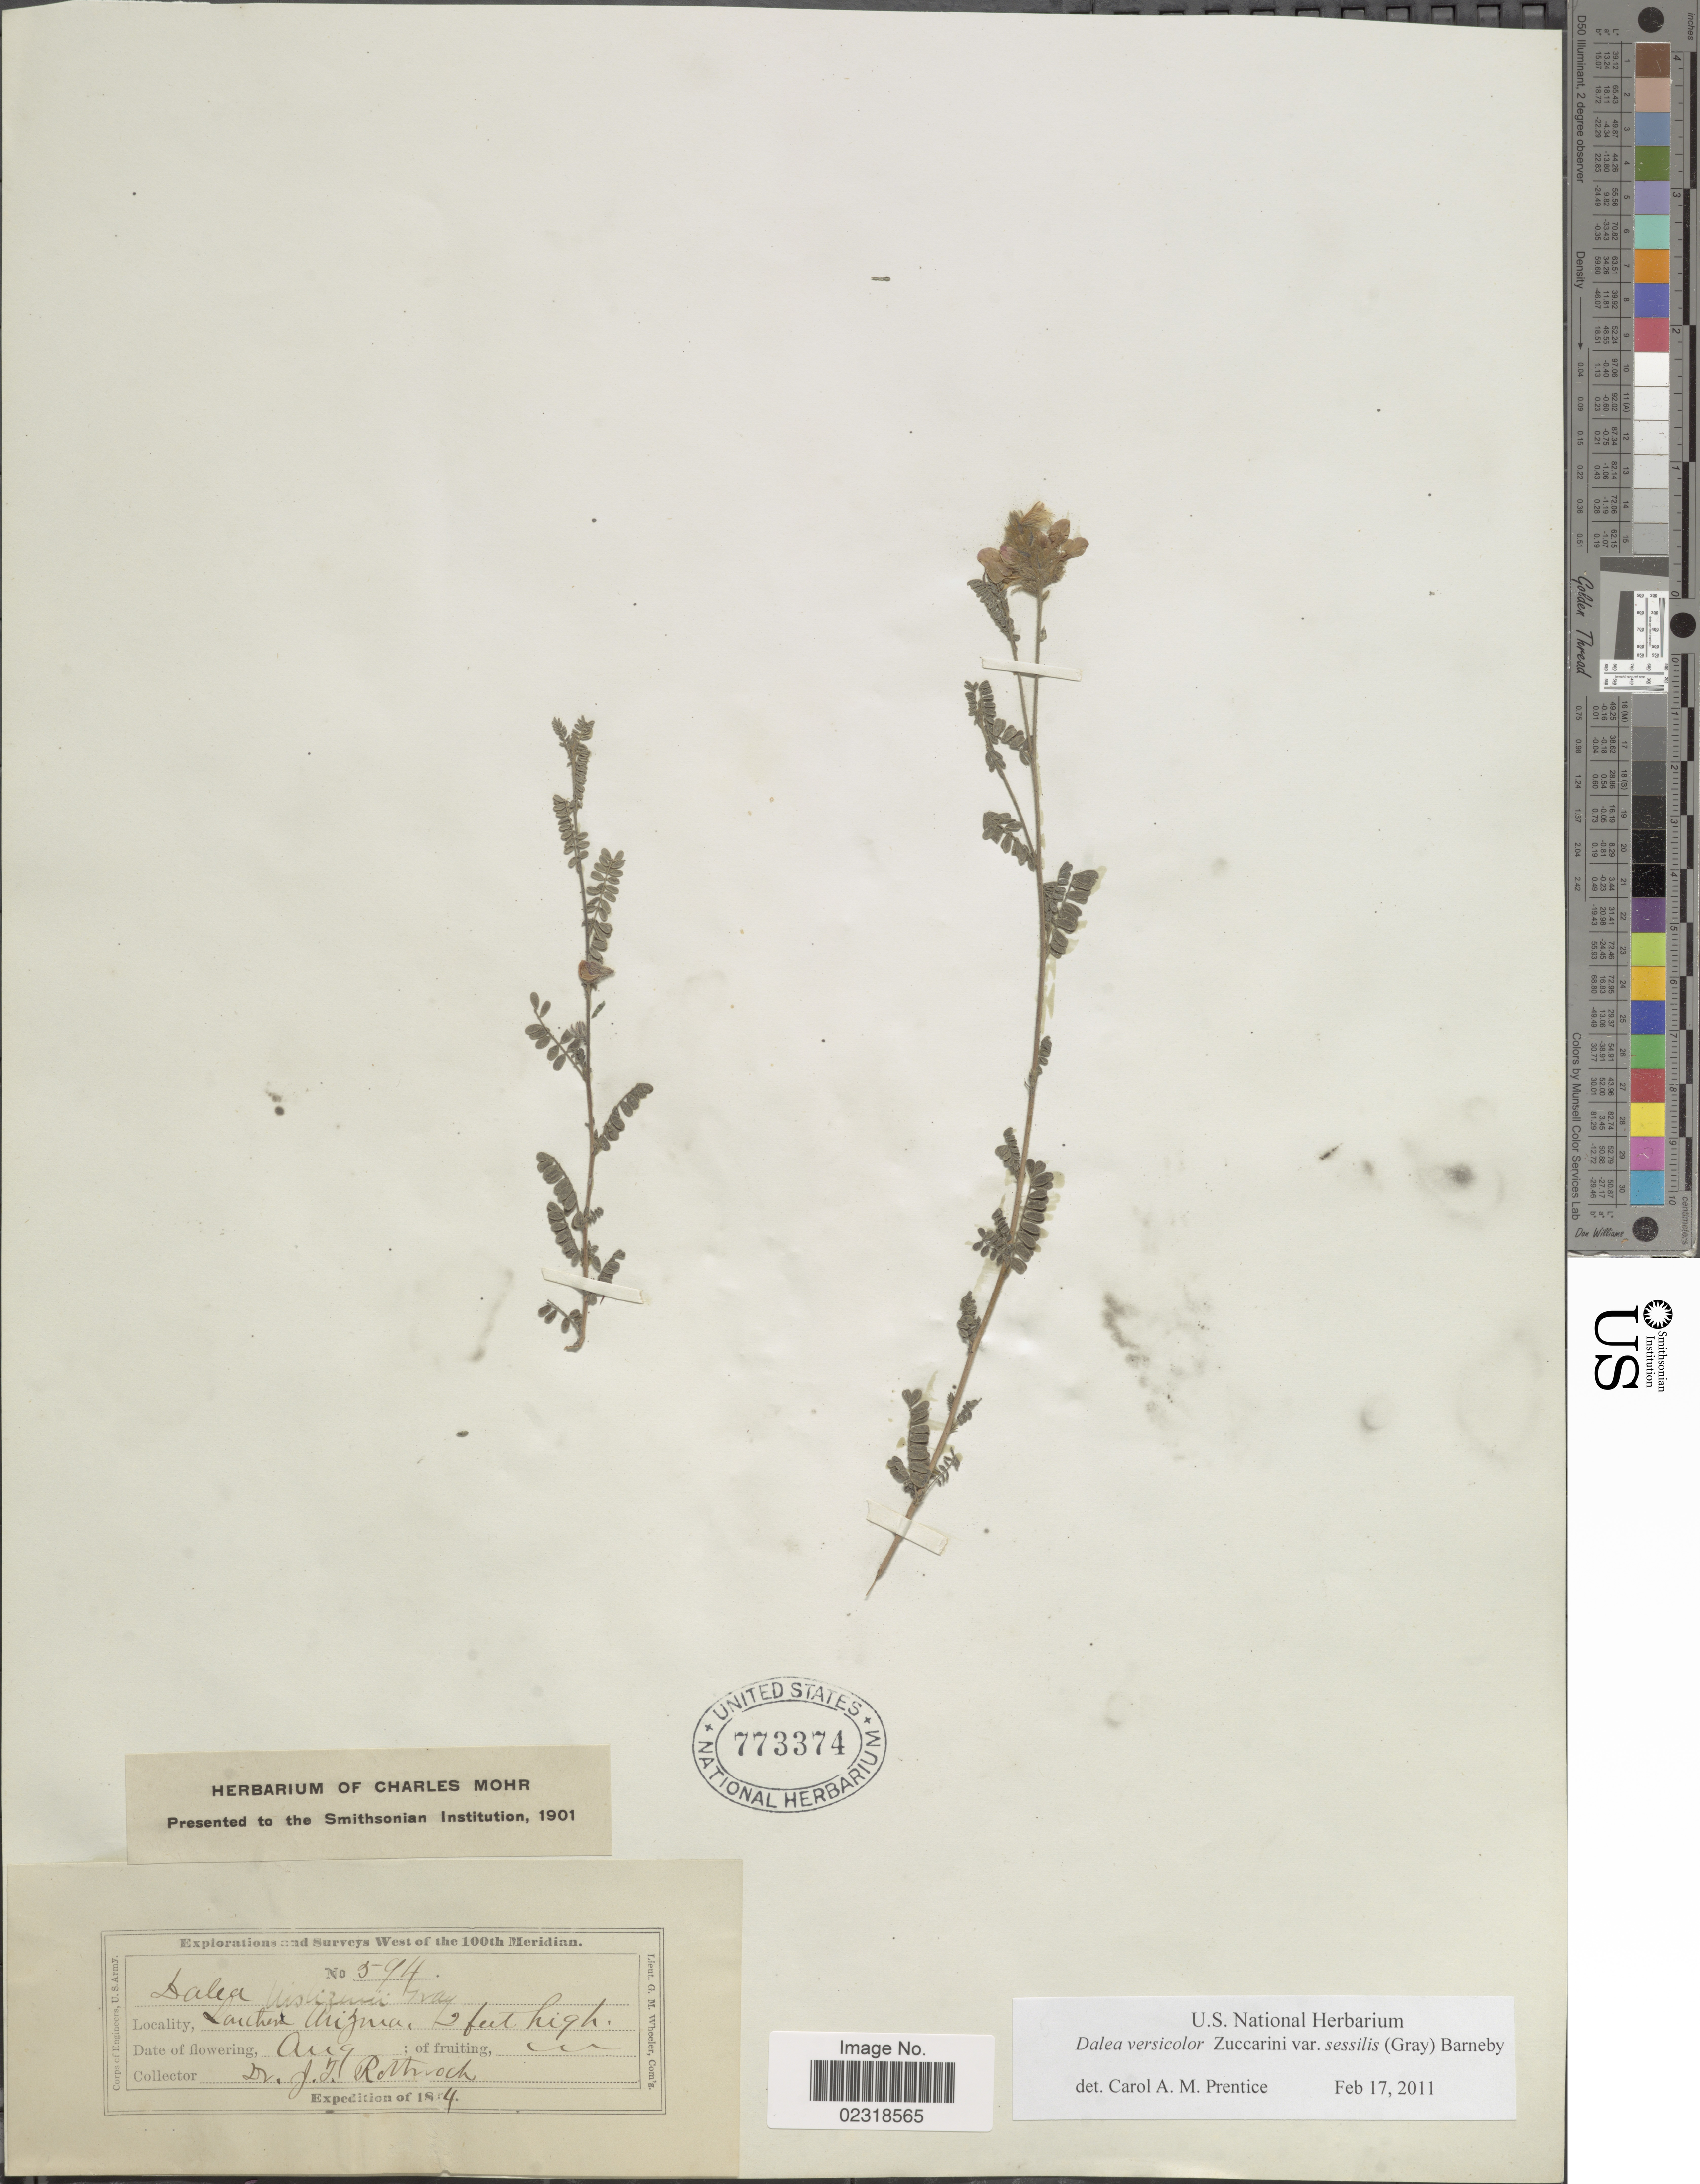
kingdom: Plantae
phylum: Tracheophyta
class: Magnoliopsida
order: Fabales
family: Fabaceae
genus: Dalea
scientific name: Dalea versicolor var. sessilis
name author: Zucc.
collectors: J. T. Rothrock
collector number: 594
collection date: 1874-08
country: United States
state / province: Arizona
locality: Southern Arizona. Explorations and Surveys West of the 100th Meridian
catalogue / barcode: US 773374